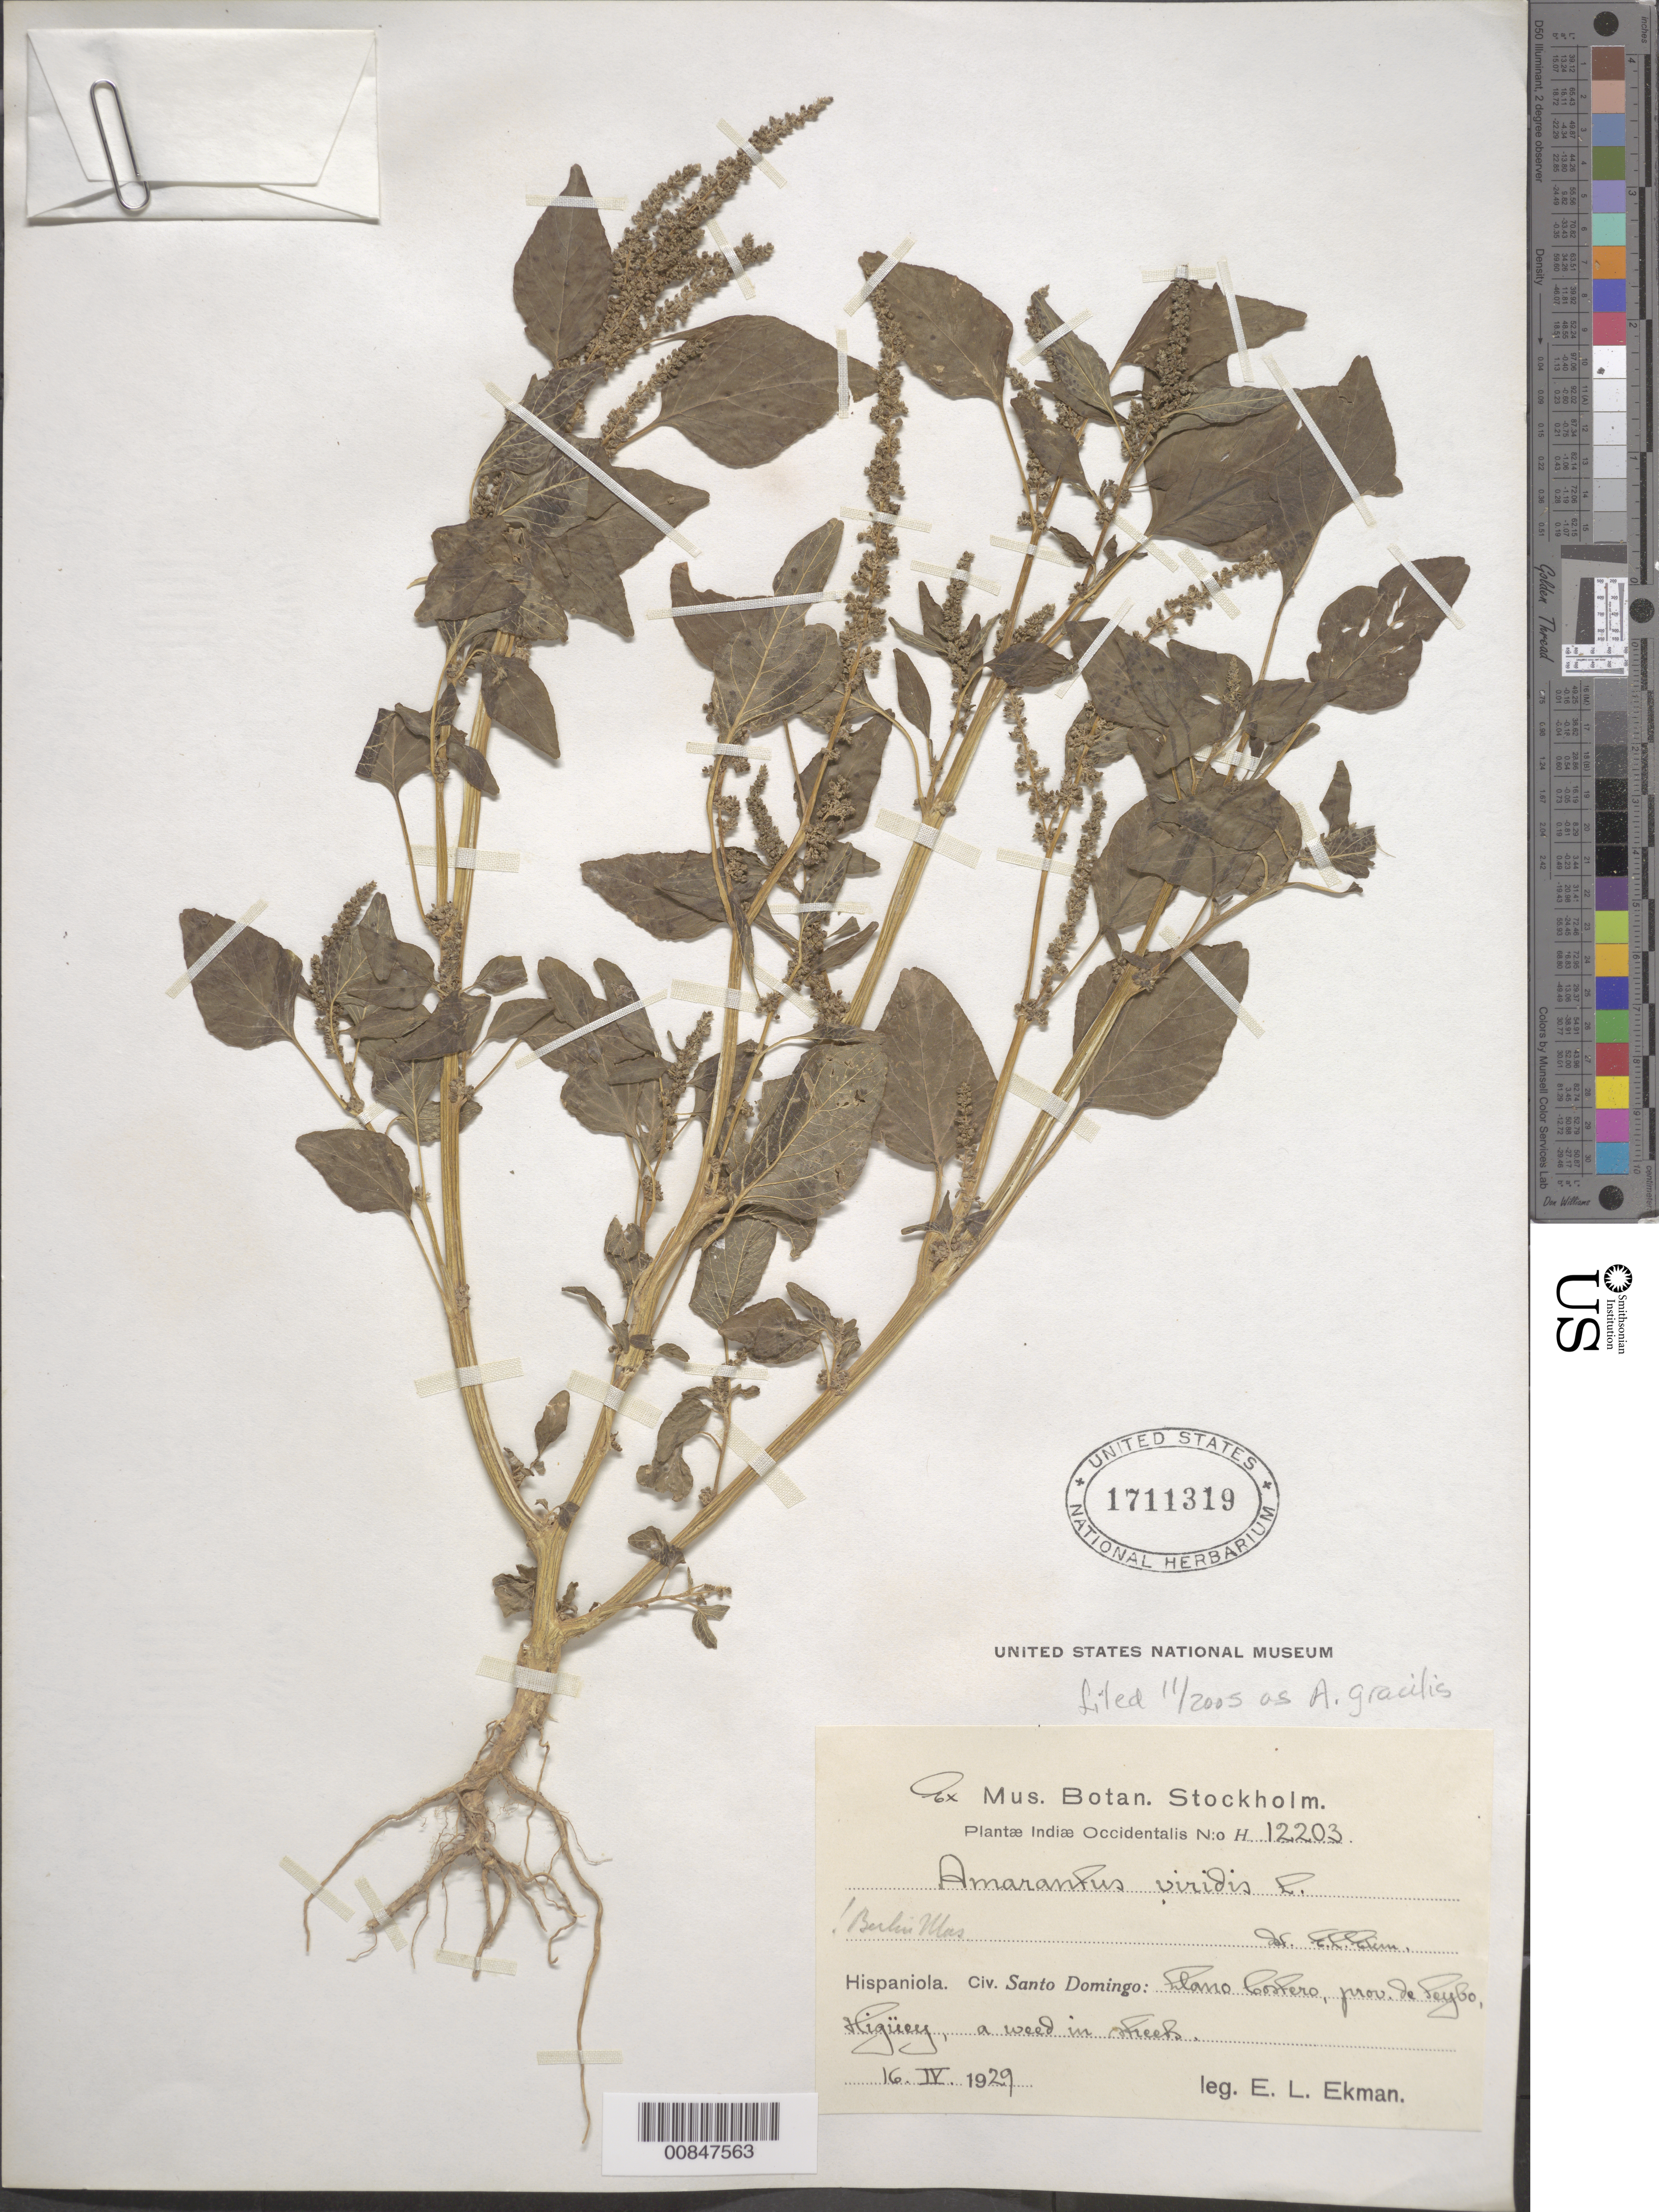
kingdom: Plantae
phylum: Tracheophyta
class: Magnoliopsida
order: Caryophyllales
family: Amaranthaceae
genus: Amaranthus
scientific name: Amaranthus viridis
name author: L.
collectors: E. L. Ekman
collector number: H 12203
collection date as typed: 16 Apr 1929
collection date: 1929-04-16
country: Dominican Republic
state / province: El Seibo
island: Hispaniola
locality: Llano Costero, Higüey.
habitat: In streets.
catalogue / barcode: US 1711319